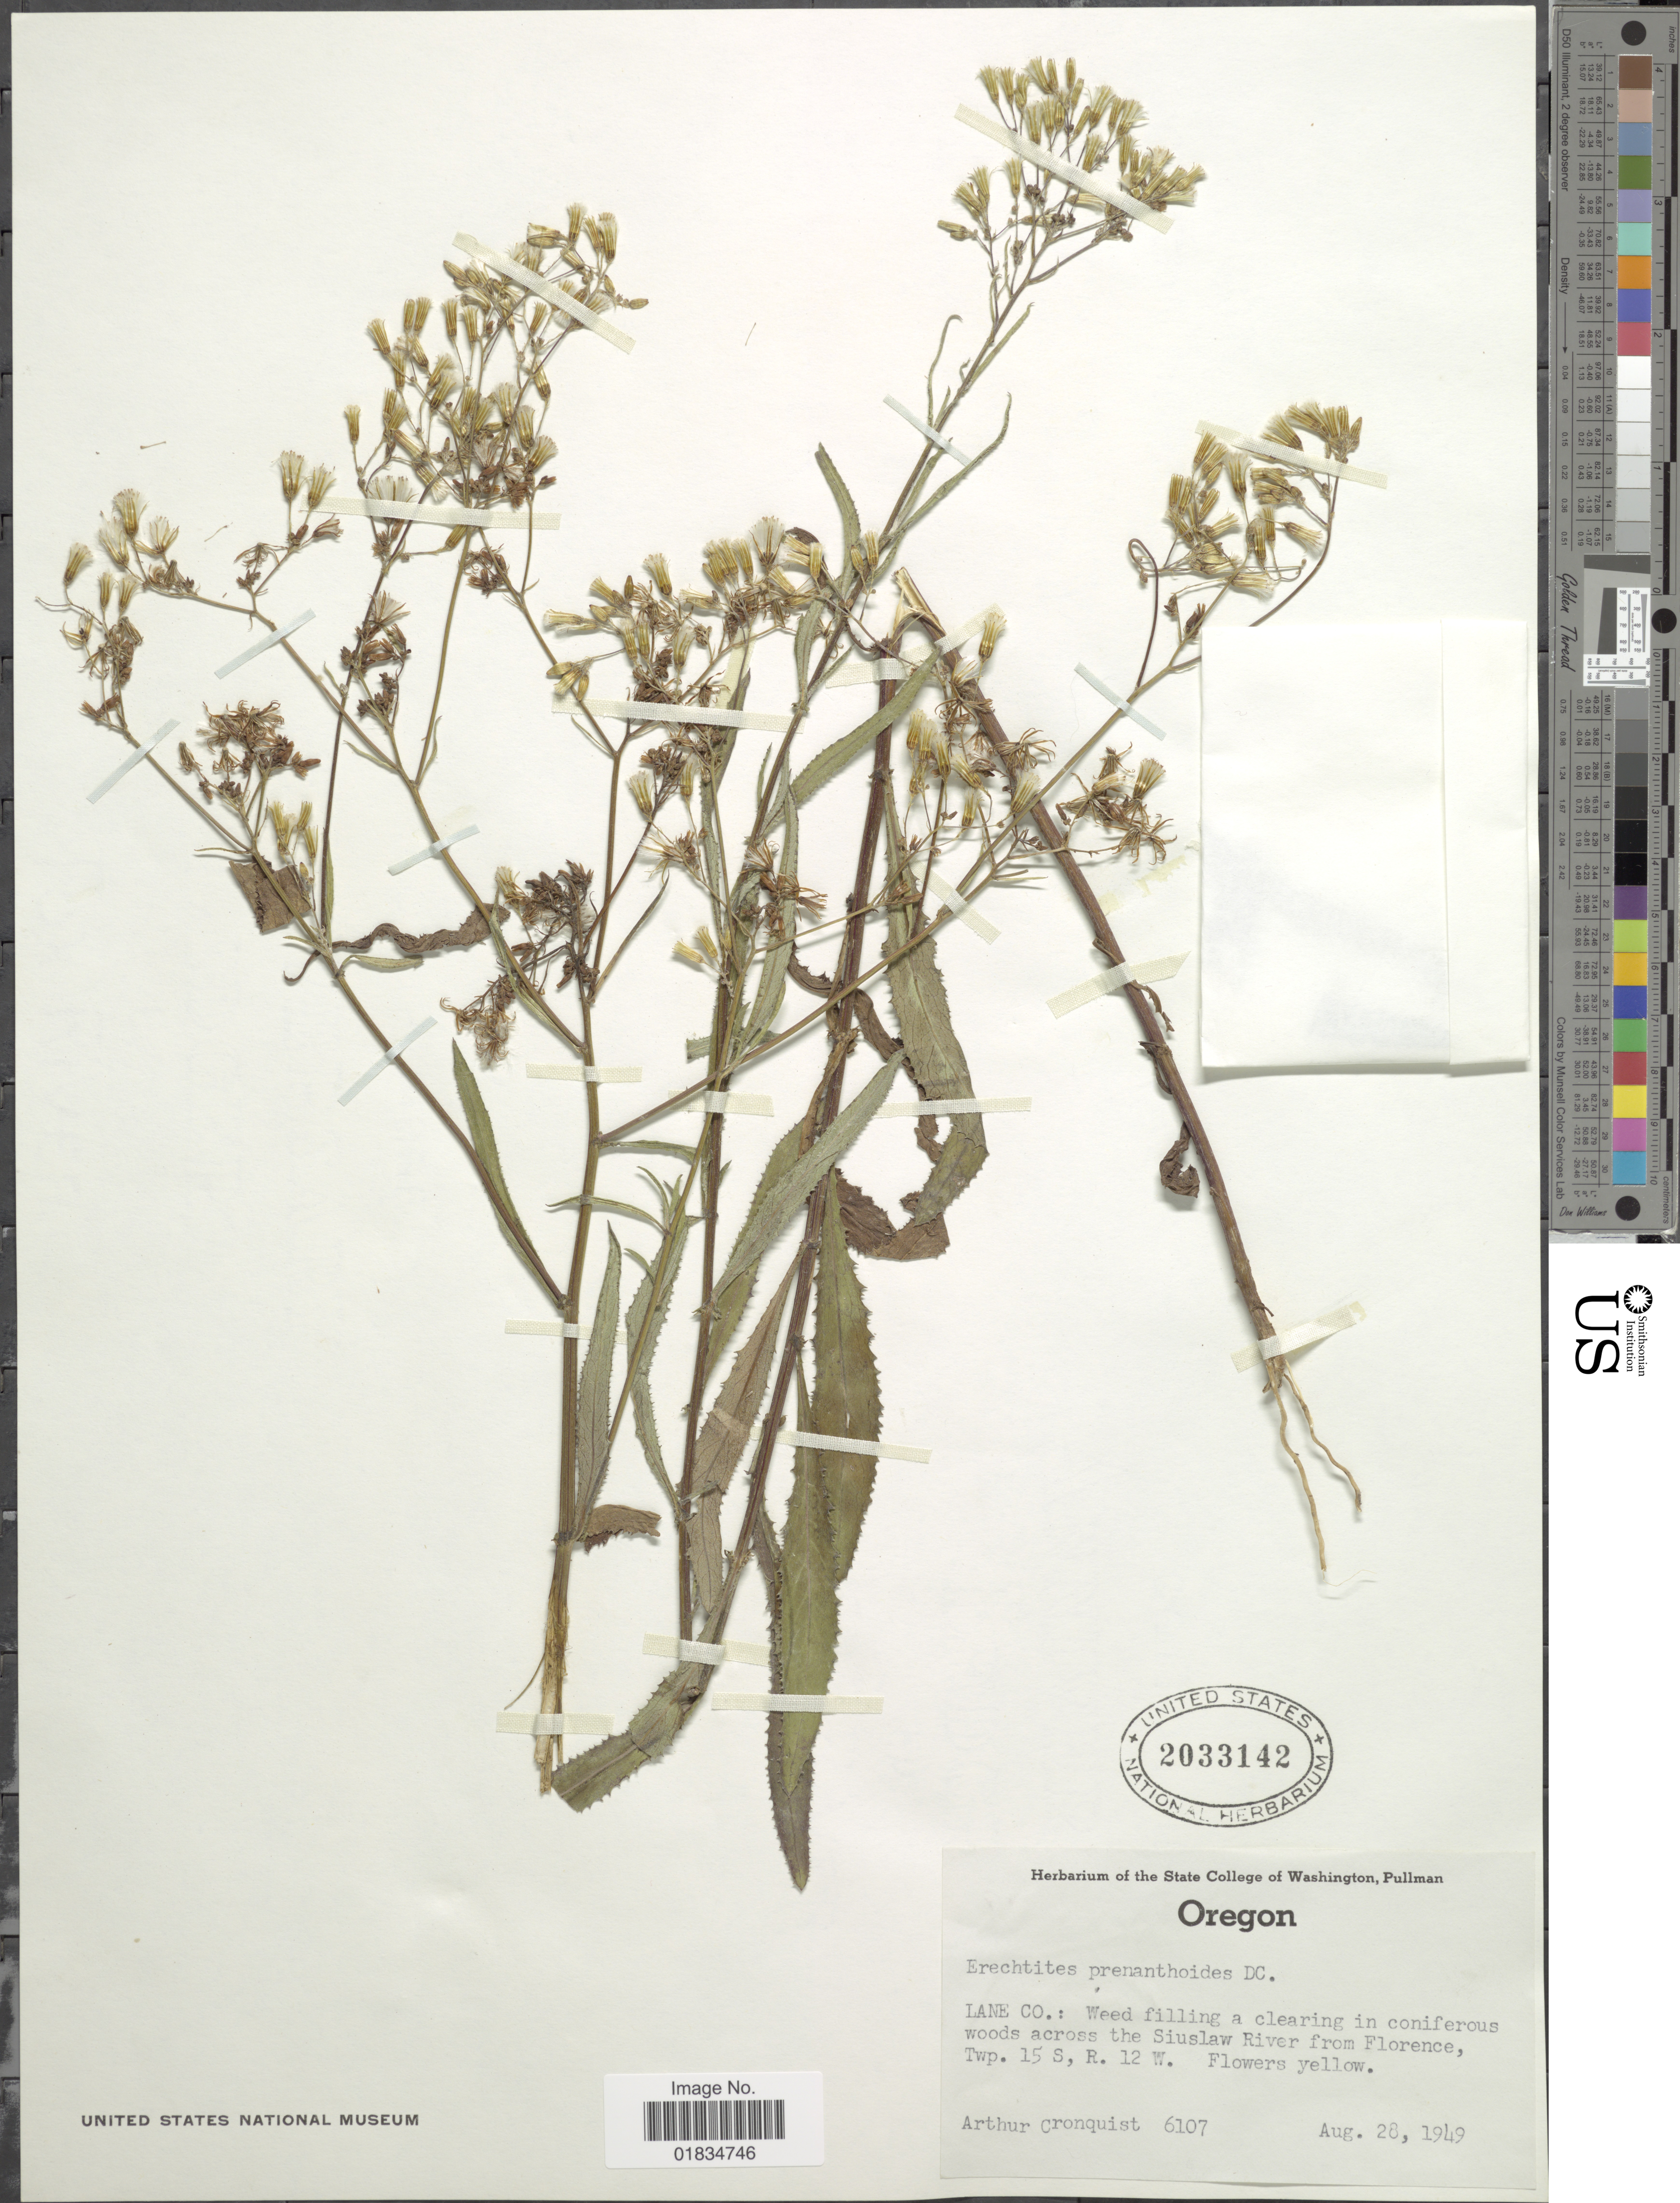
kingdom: Plantae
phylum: Tracheophyta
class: Magnoliopsida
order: Asterales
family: Asteraceae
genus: Erechtites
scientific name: Erechtites minimus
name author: (Poir.) DC.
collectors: A. J. Cronquist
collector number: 6107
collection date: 1949-08-28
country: United States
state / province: Oregon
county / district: Lane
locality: Lane Co: Across the Siuslaw River from Florence, Tp. 15 S, R 12W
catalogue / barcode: US 2033142